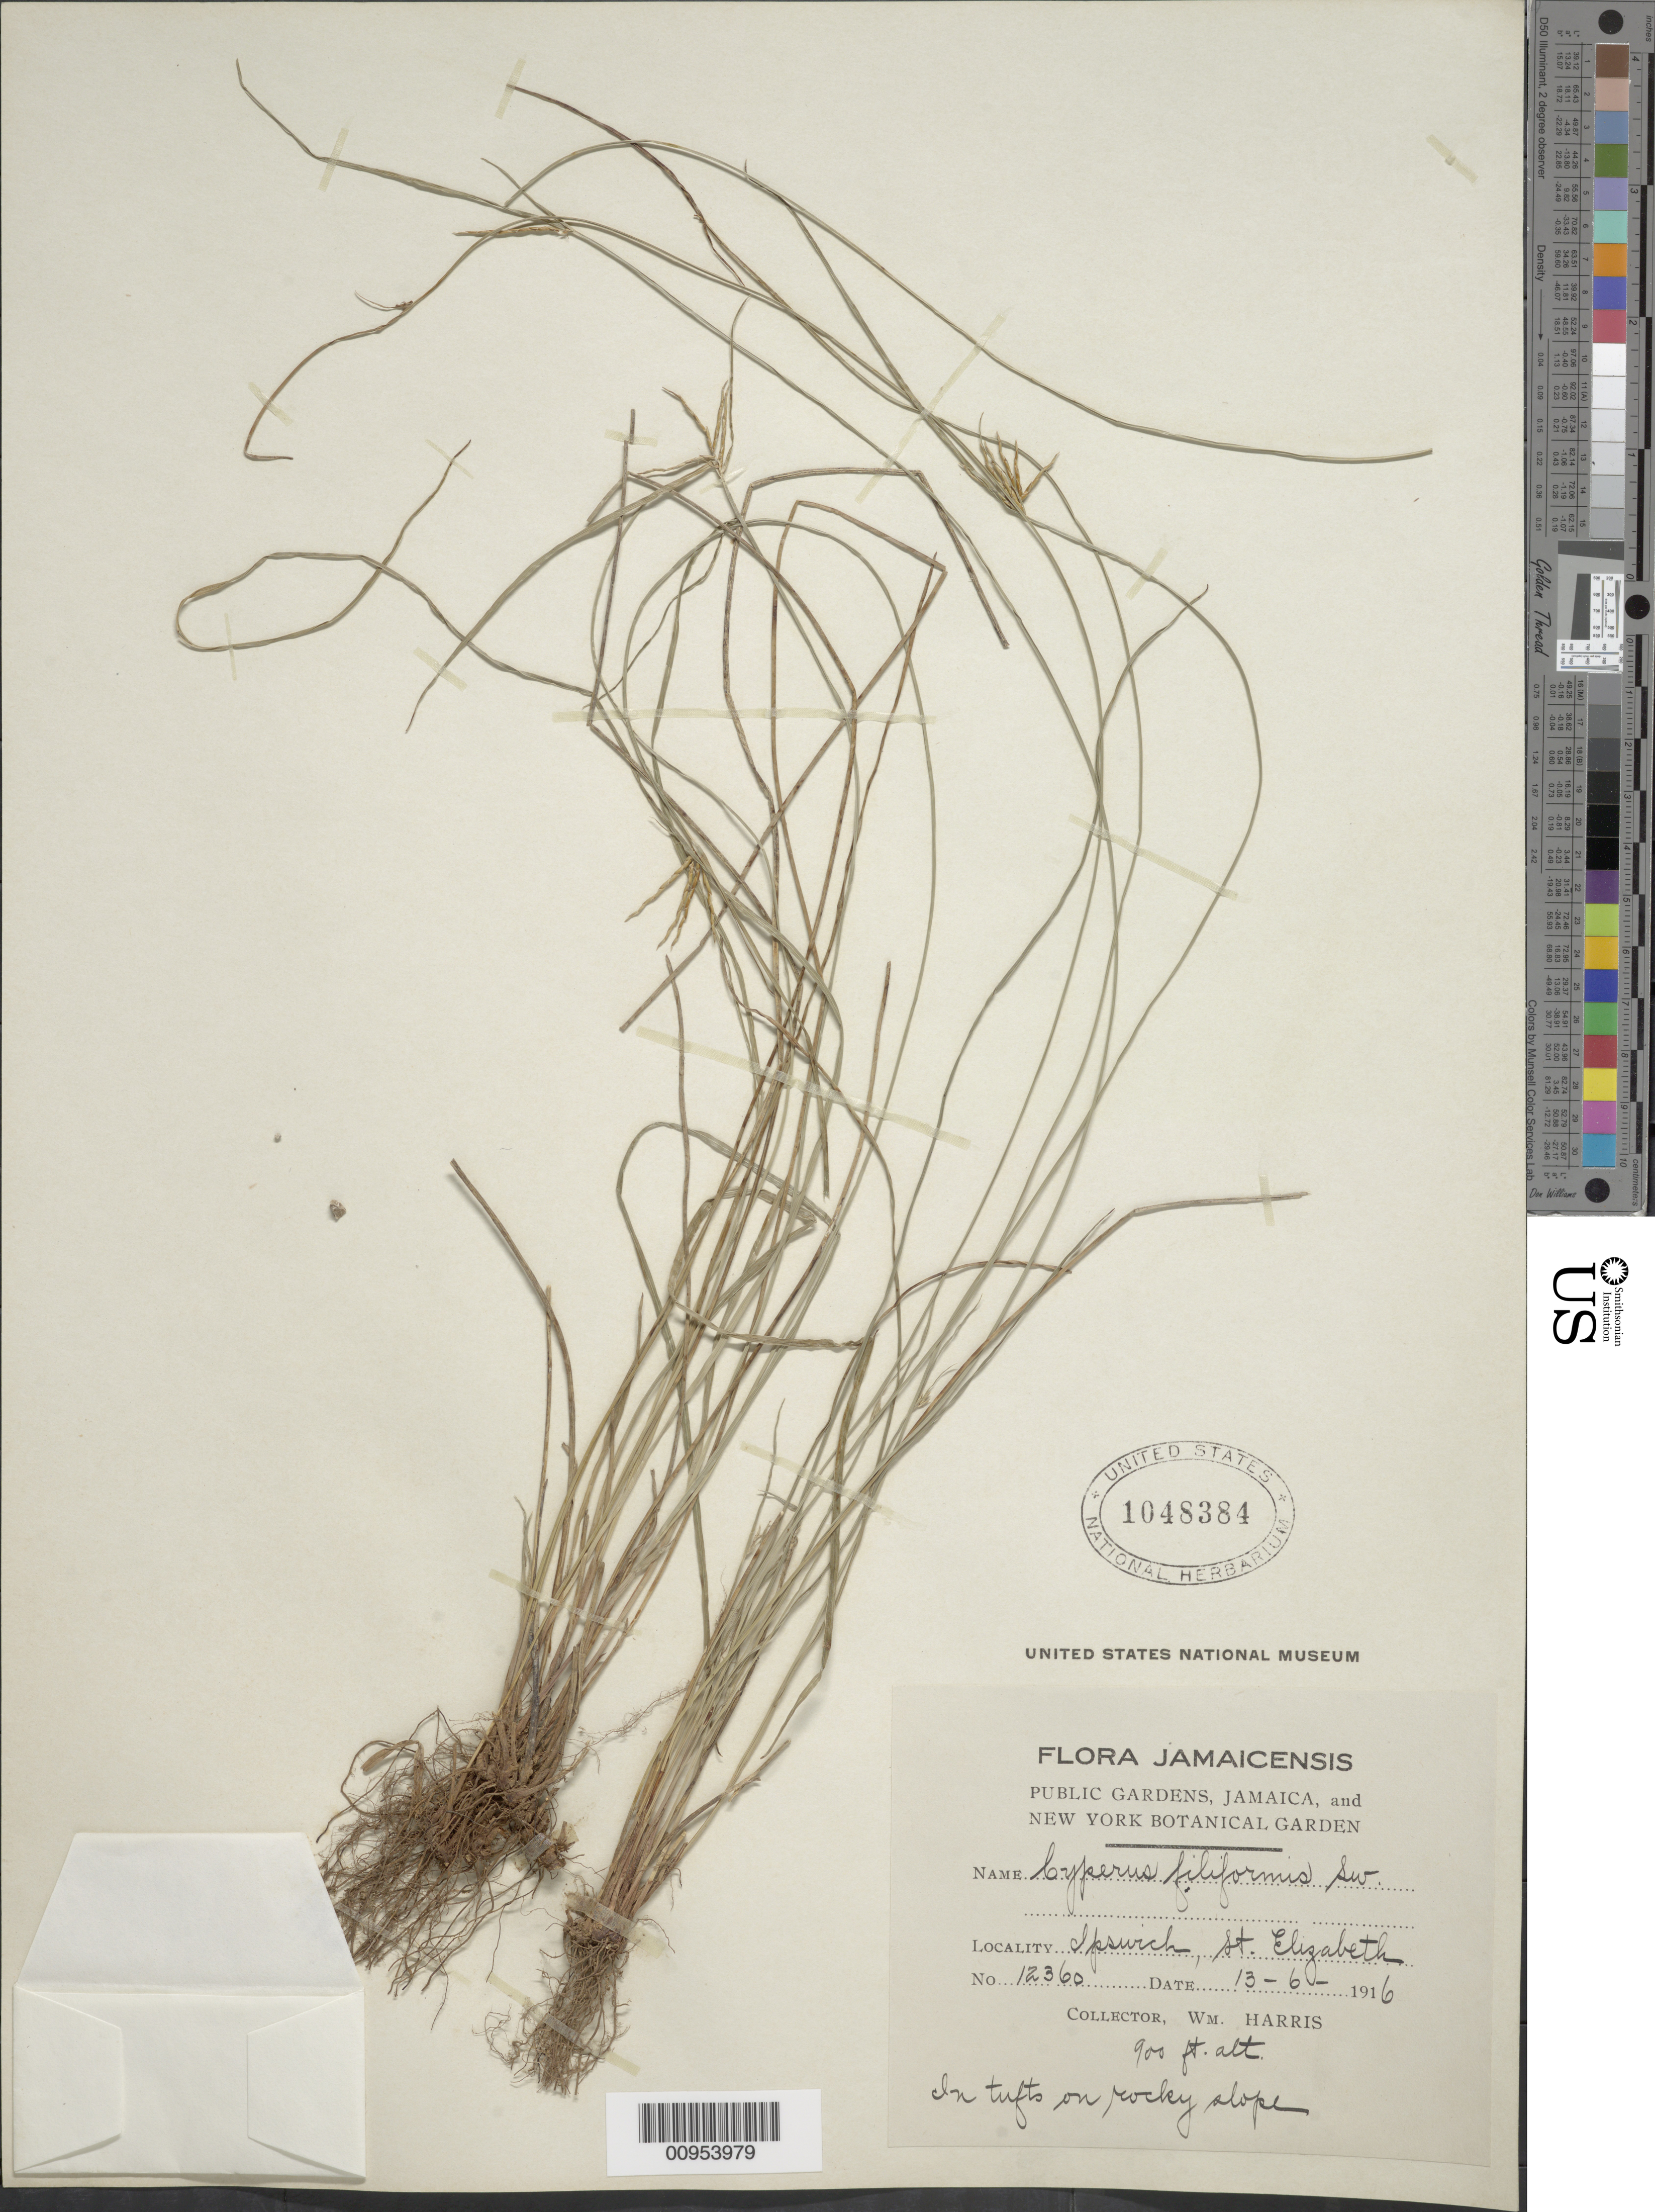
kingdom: Plantae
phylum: Tracheophyta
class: Liliopsida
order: Poales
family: Cyperaceae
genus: Cyperus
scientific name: Cyperus filiformis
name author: Sw.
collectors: W. H. Harris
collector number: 12360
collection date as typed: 13 Jun 1916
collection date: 1916-06-13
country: Jamaica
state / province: Saint Elizabeth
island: Jamaica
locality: Ispwich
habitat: On rocky slope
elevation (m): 274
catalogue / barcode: US 1048384